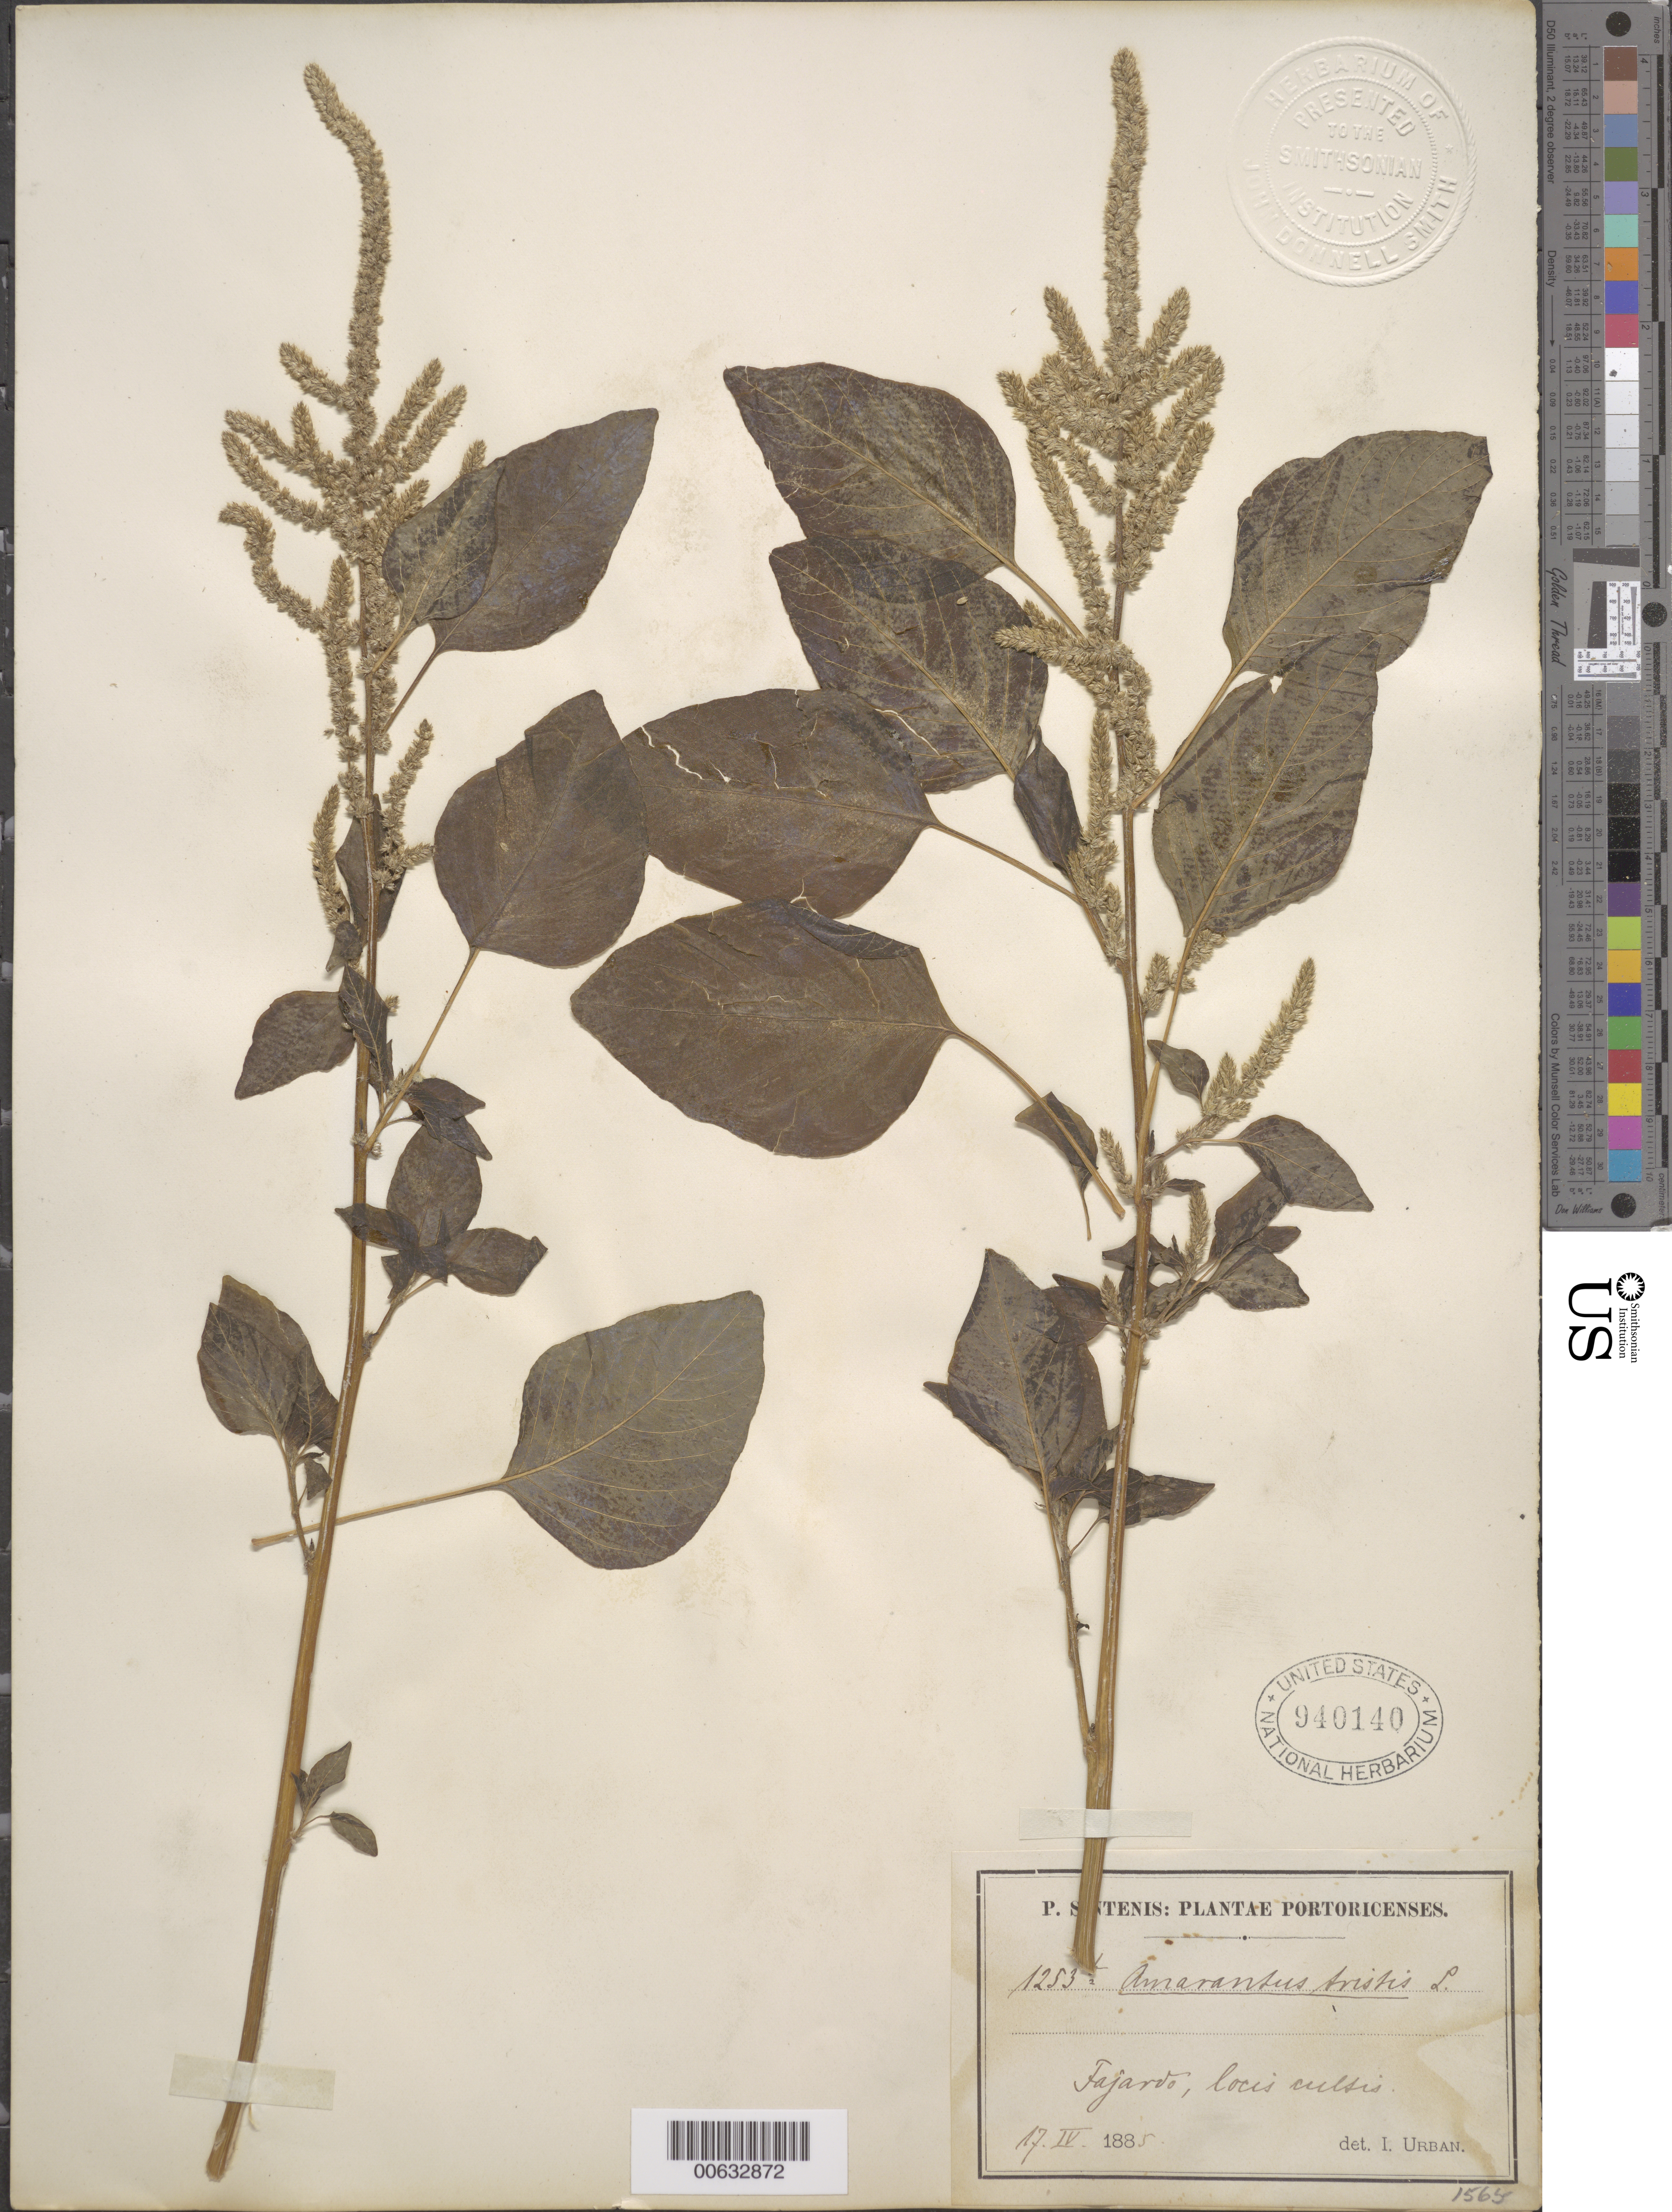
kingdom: Plantae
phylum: Tracheophyta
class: Magnoliopsida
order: Caryophyllales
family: Amaranthaceae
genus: Amaranthus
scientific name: Amaranthus paniculatus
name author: L.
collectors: P. Sintenis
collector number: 1253 b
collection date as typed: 17 Apr 1885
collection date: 1885-04-17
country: Puerto Rico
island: Greater Antilles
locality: Fajardo, locis cultis.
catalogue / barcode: US 940140